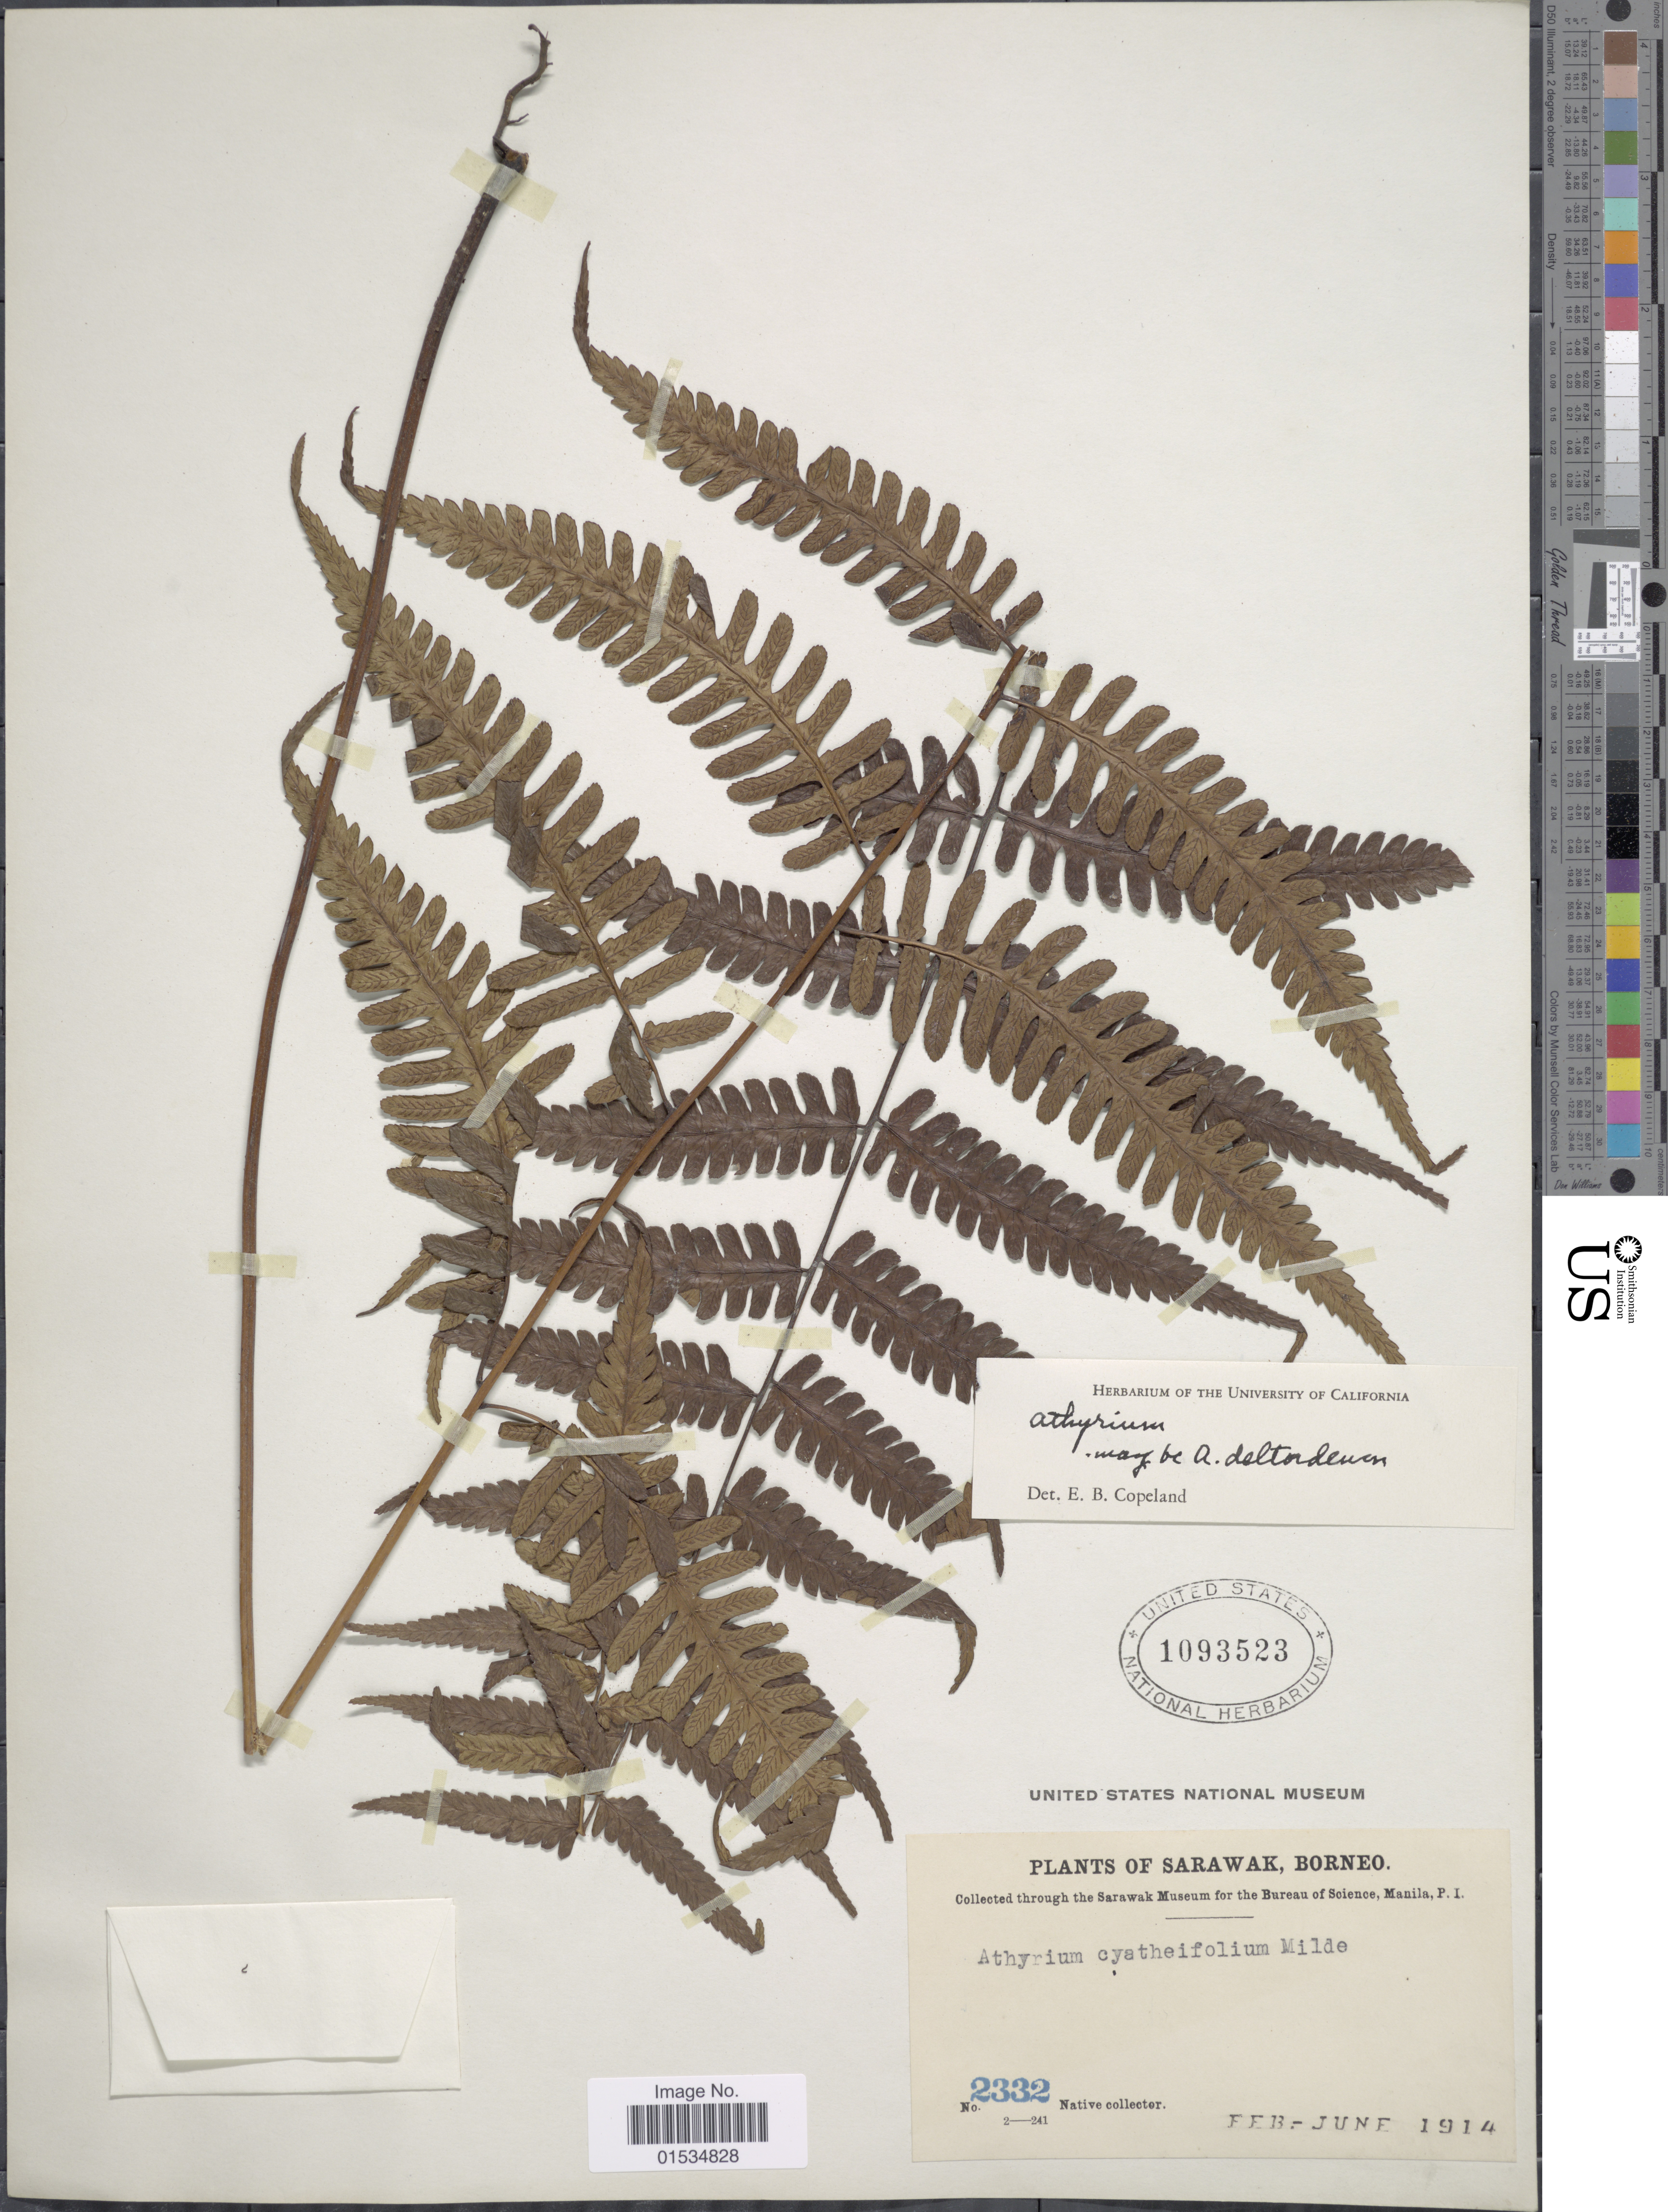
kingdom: Plantae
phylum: Tracheophyta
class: Polypodiopsida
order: Polypodiales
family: Athyriaceae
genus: Diplazium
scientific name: Diplazium deltoideum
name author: (C. Presl) C. Presl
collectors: Native collector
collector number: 2332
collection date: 1914-02/1914-06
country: Malaysia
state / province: Sarawak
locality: Borneo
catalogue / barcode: US 1093523